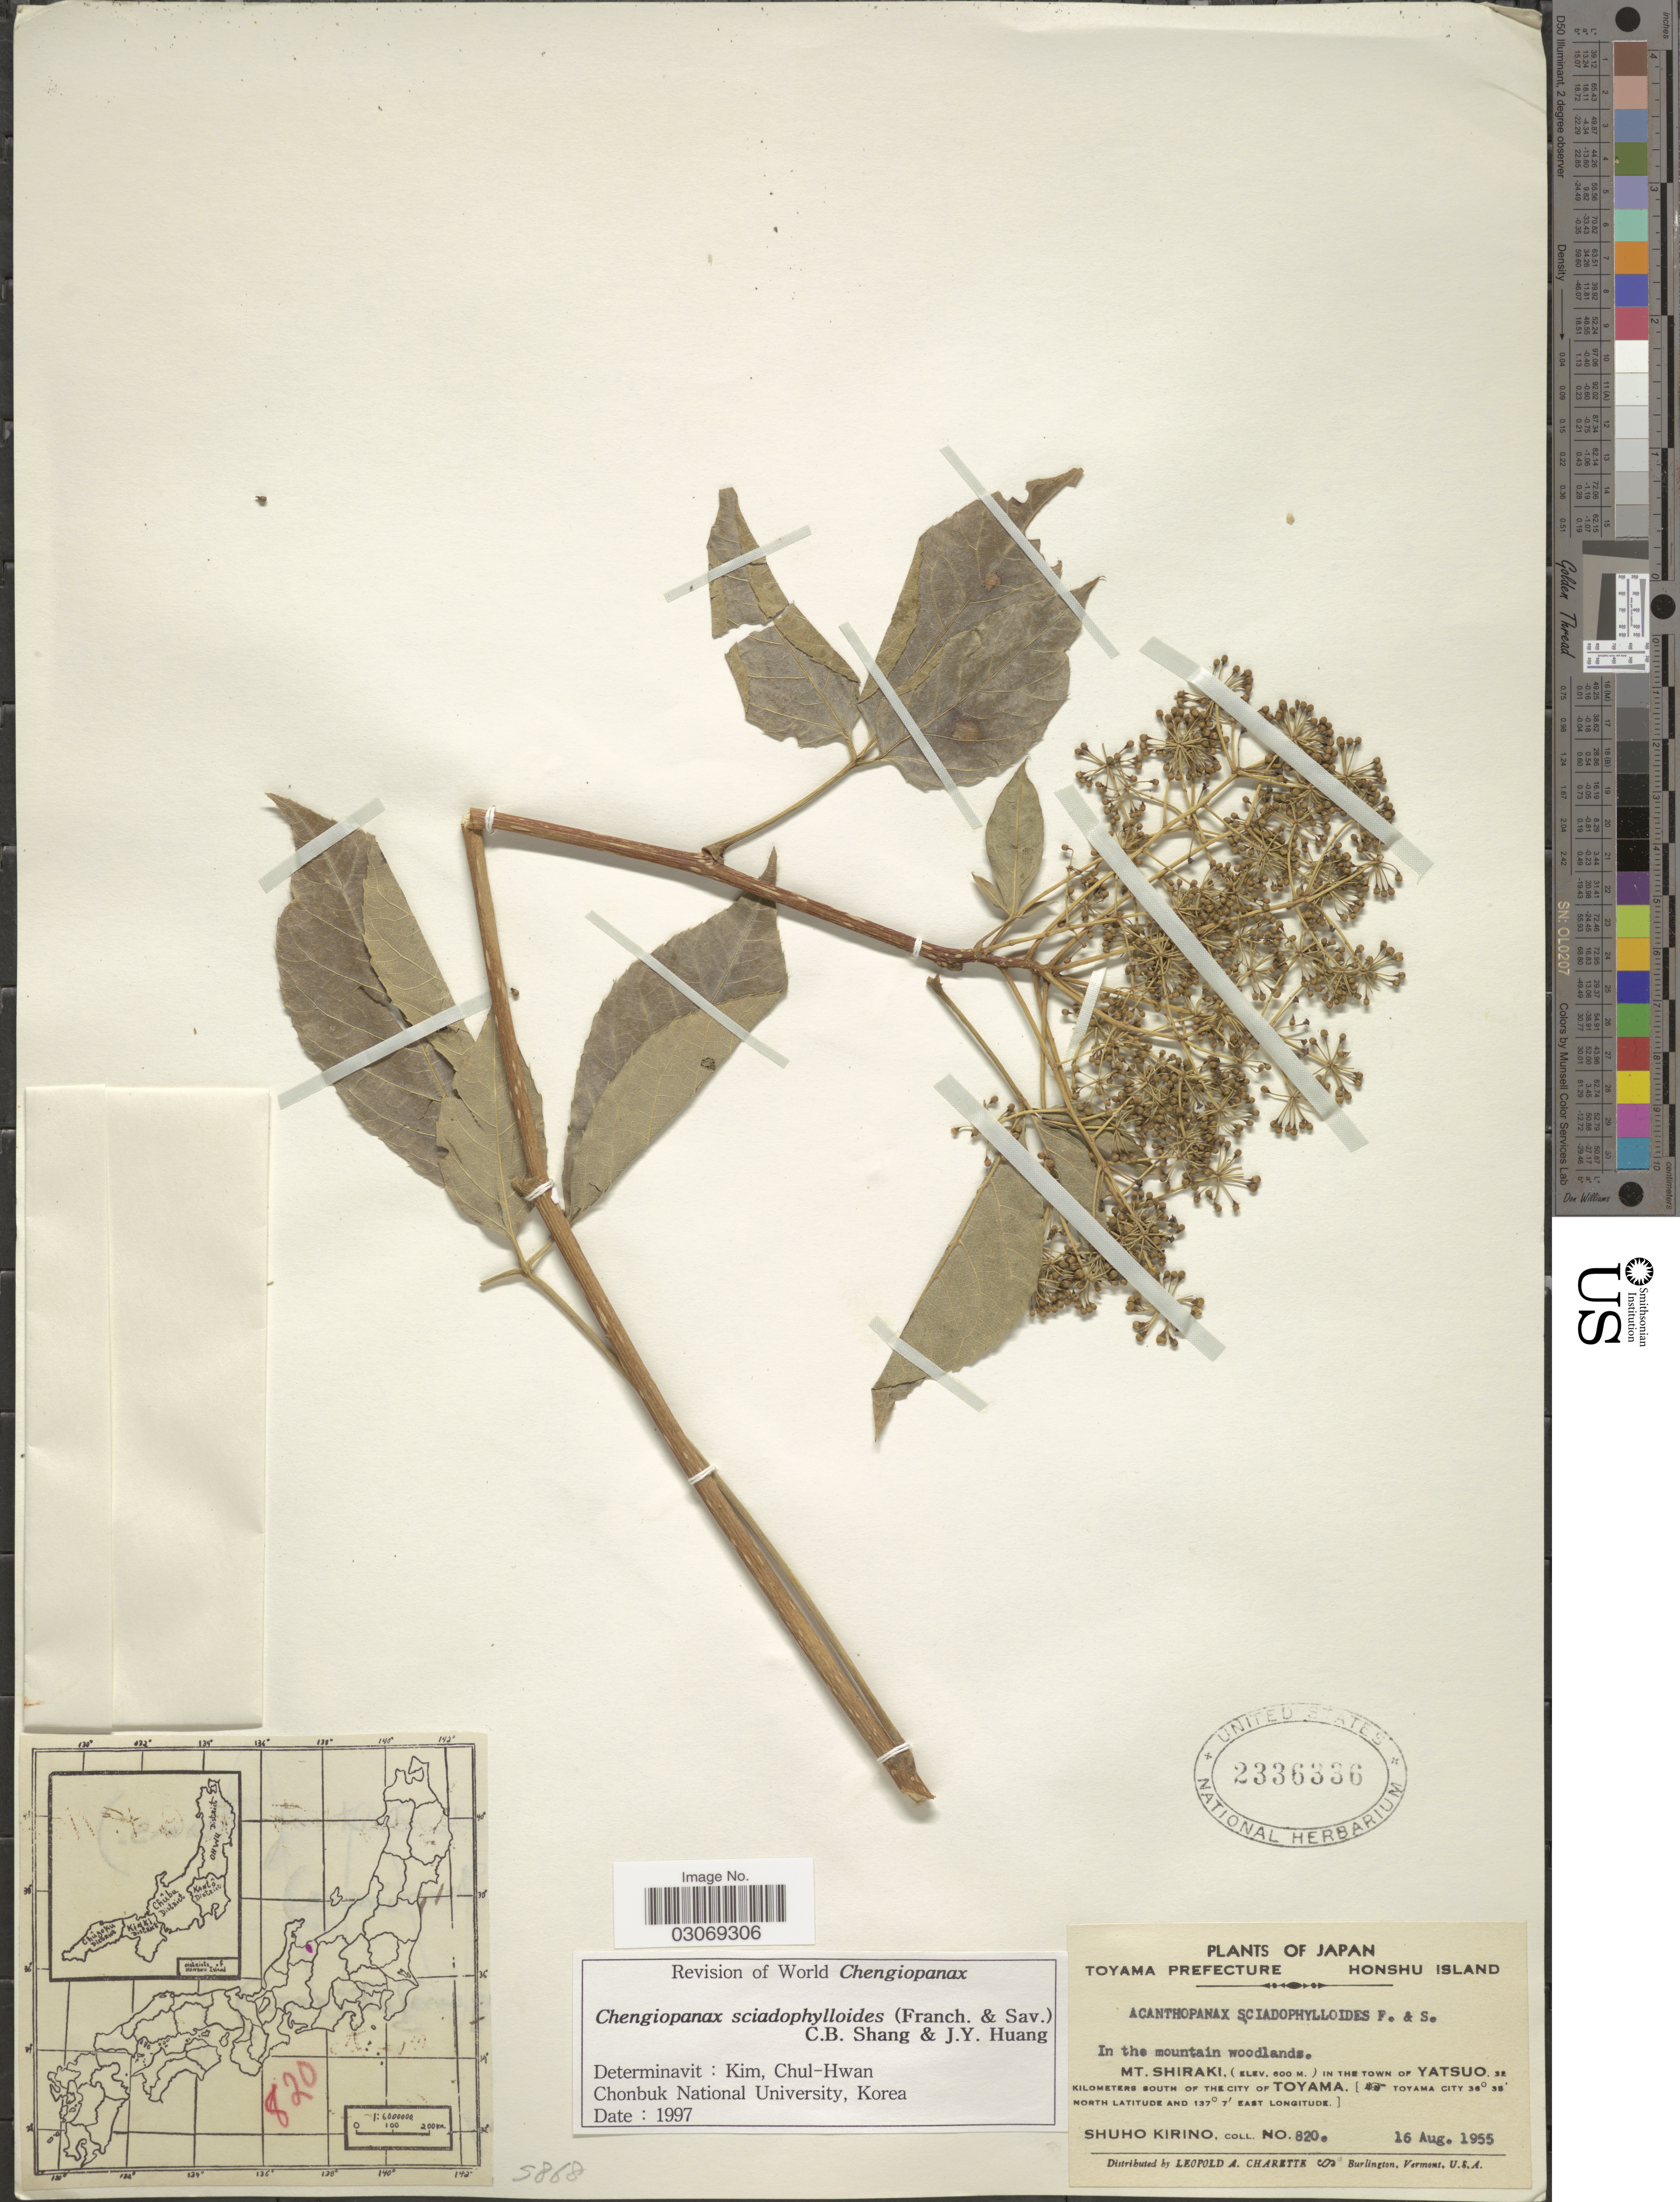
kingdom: Plantae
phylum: Tracheophyta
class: Magnoliopsida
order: Apiales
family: Araliaceae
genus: Chengiopanax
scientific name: Chengiopanax sciadophylloides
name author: (Franch. & Sav.) C.B. Shang & J.Y. Huang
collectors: S. Kirino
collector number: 820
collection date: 1955-08-16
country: Japan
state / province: Toyama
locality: Toyama Prefecture. Honshu Island. Mt. Shiraki in the town of Yatsuo, 32 kilometers south of the city of Toyama. [Toyama City].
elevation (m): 600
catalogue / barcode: US 2336336